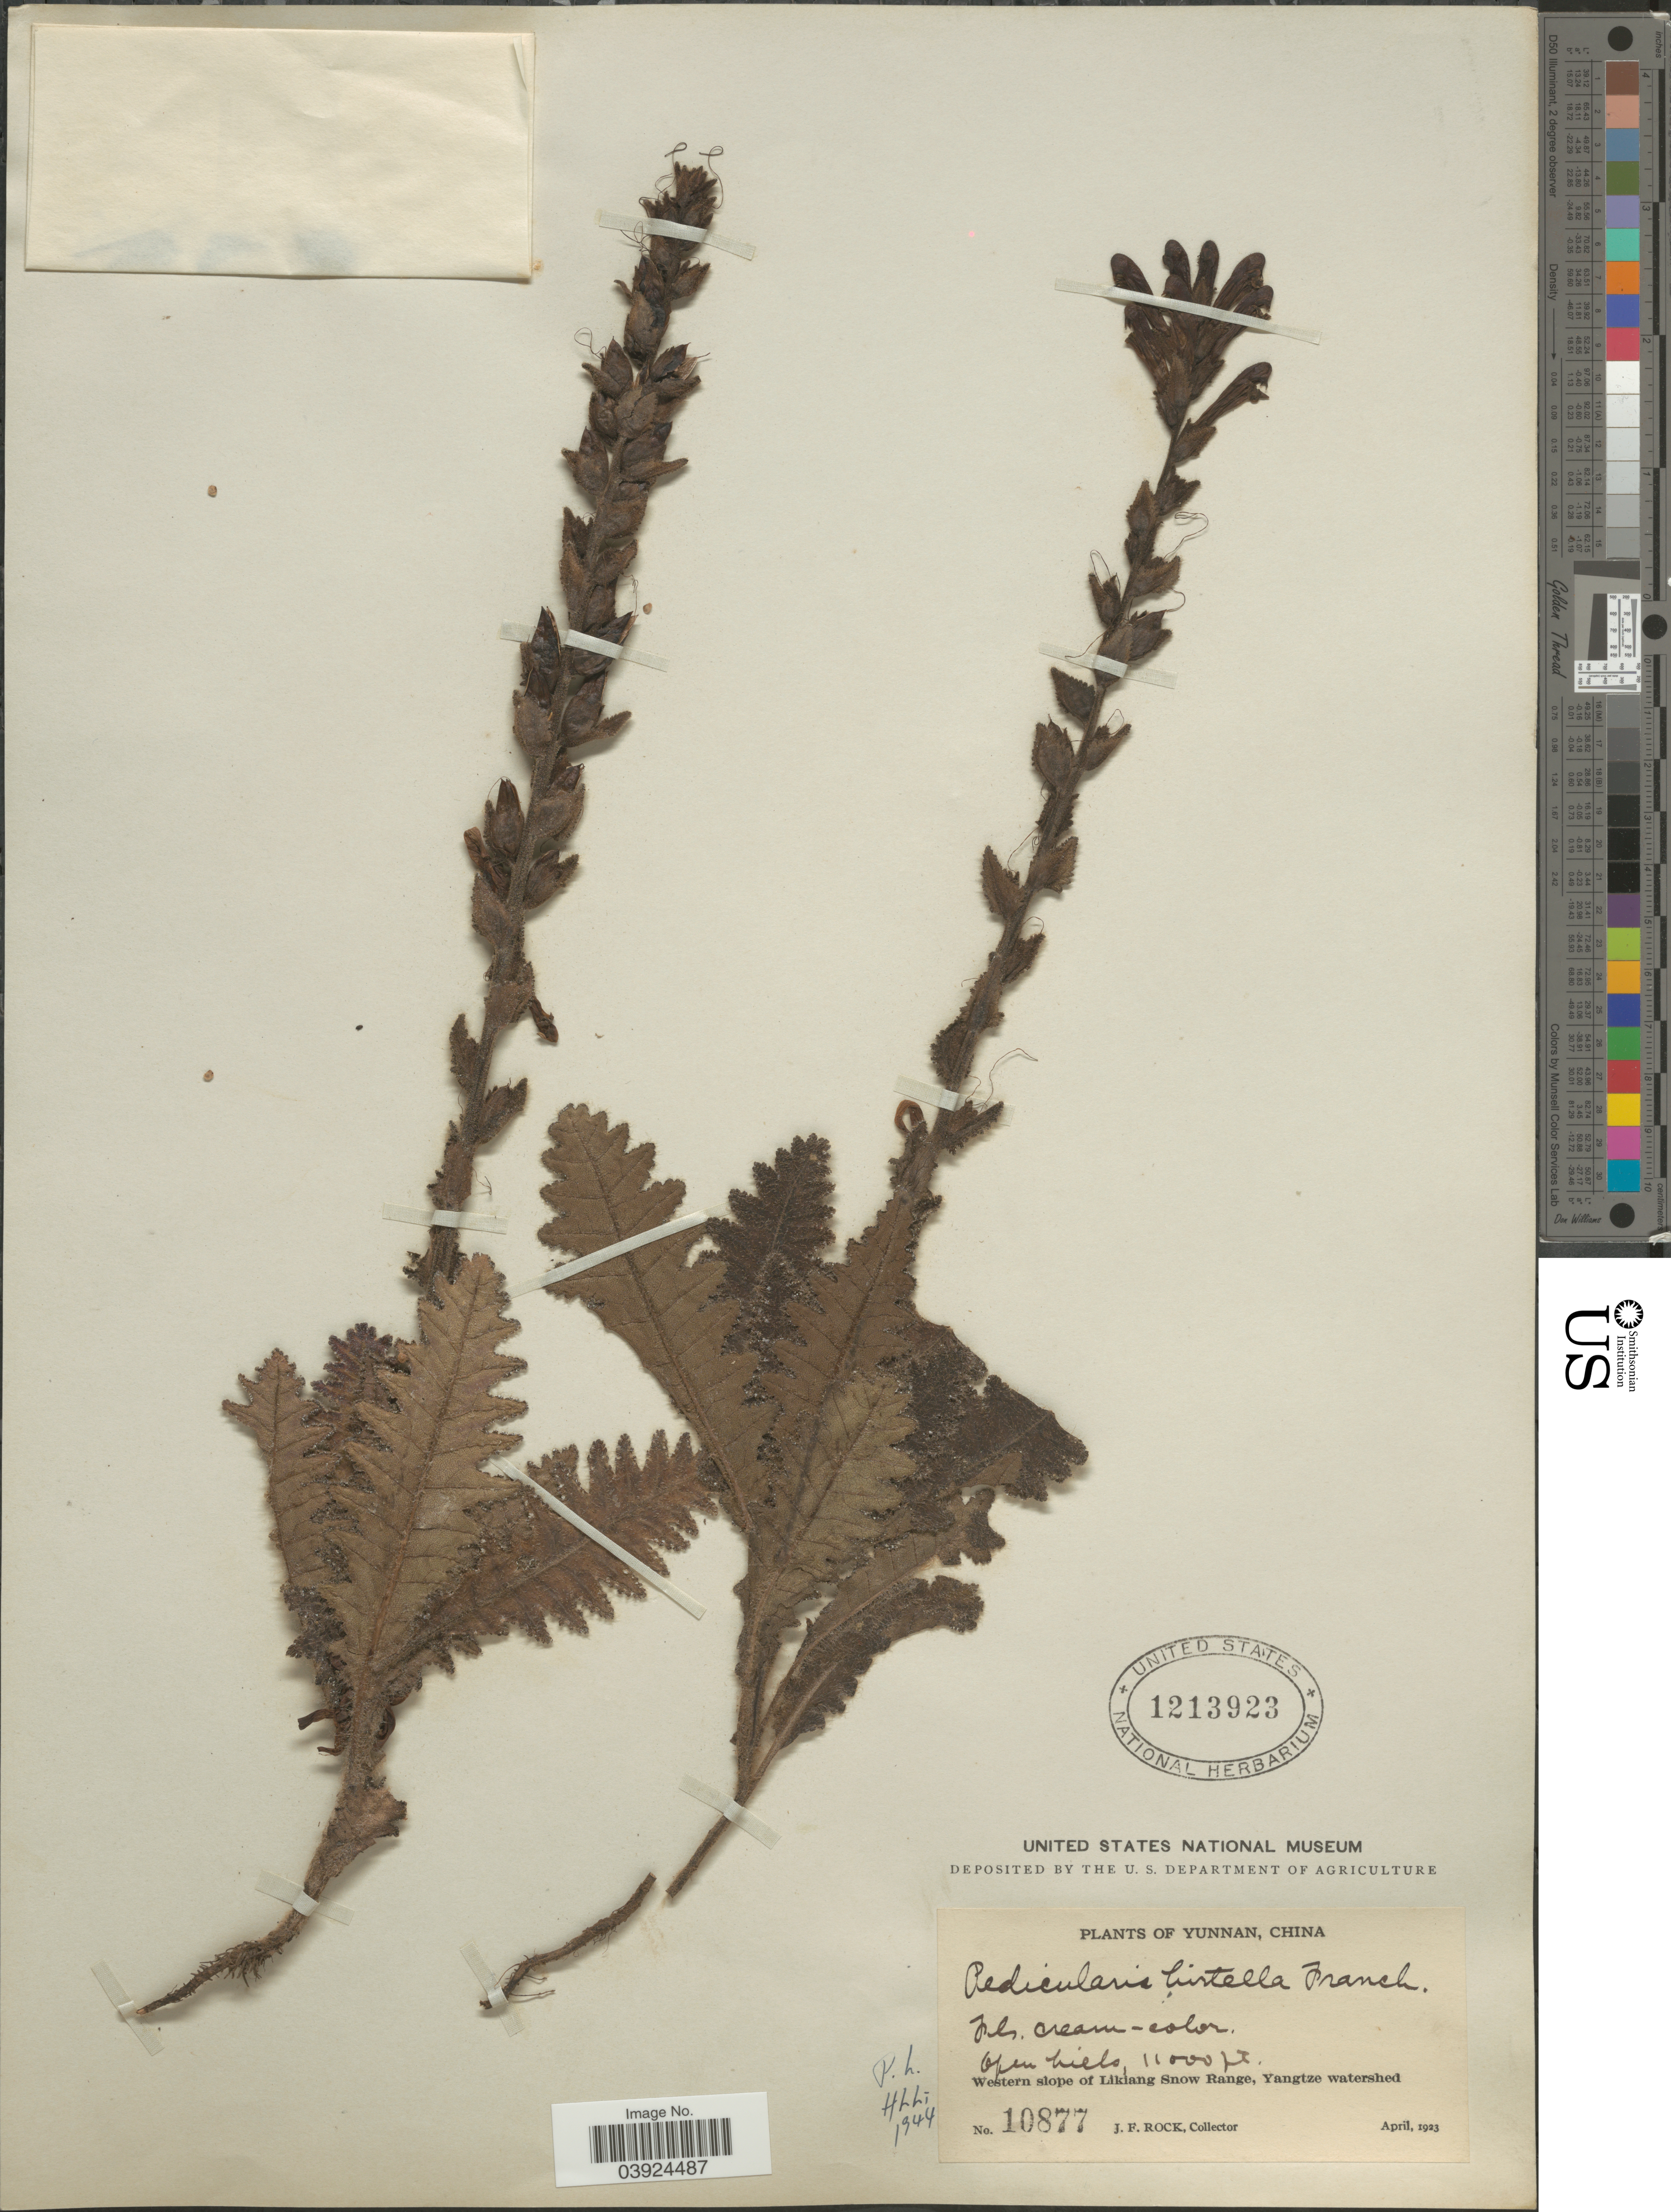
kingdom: Plantae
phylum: Tracheophyta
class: Magnoliopsida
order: Lamiales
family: Orobanchaceae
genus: Pedicularis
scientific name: Pedicularis hirtella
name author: Franch.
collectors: J. Rock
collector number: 10877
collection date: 1923-04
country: China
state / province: Yunnan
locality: Western slope of Likiang Snow Range, Yangtze watershed.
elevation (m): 3353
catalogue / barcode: US 1213923